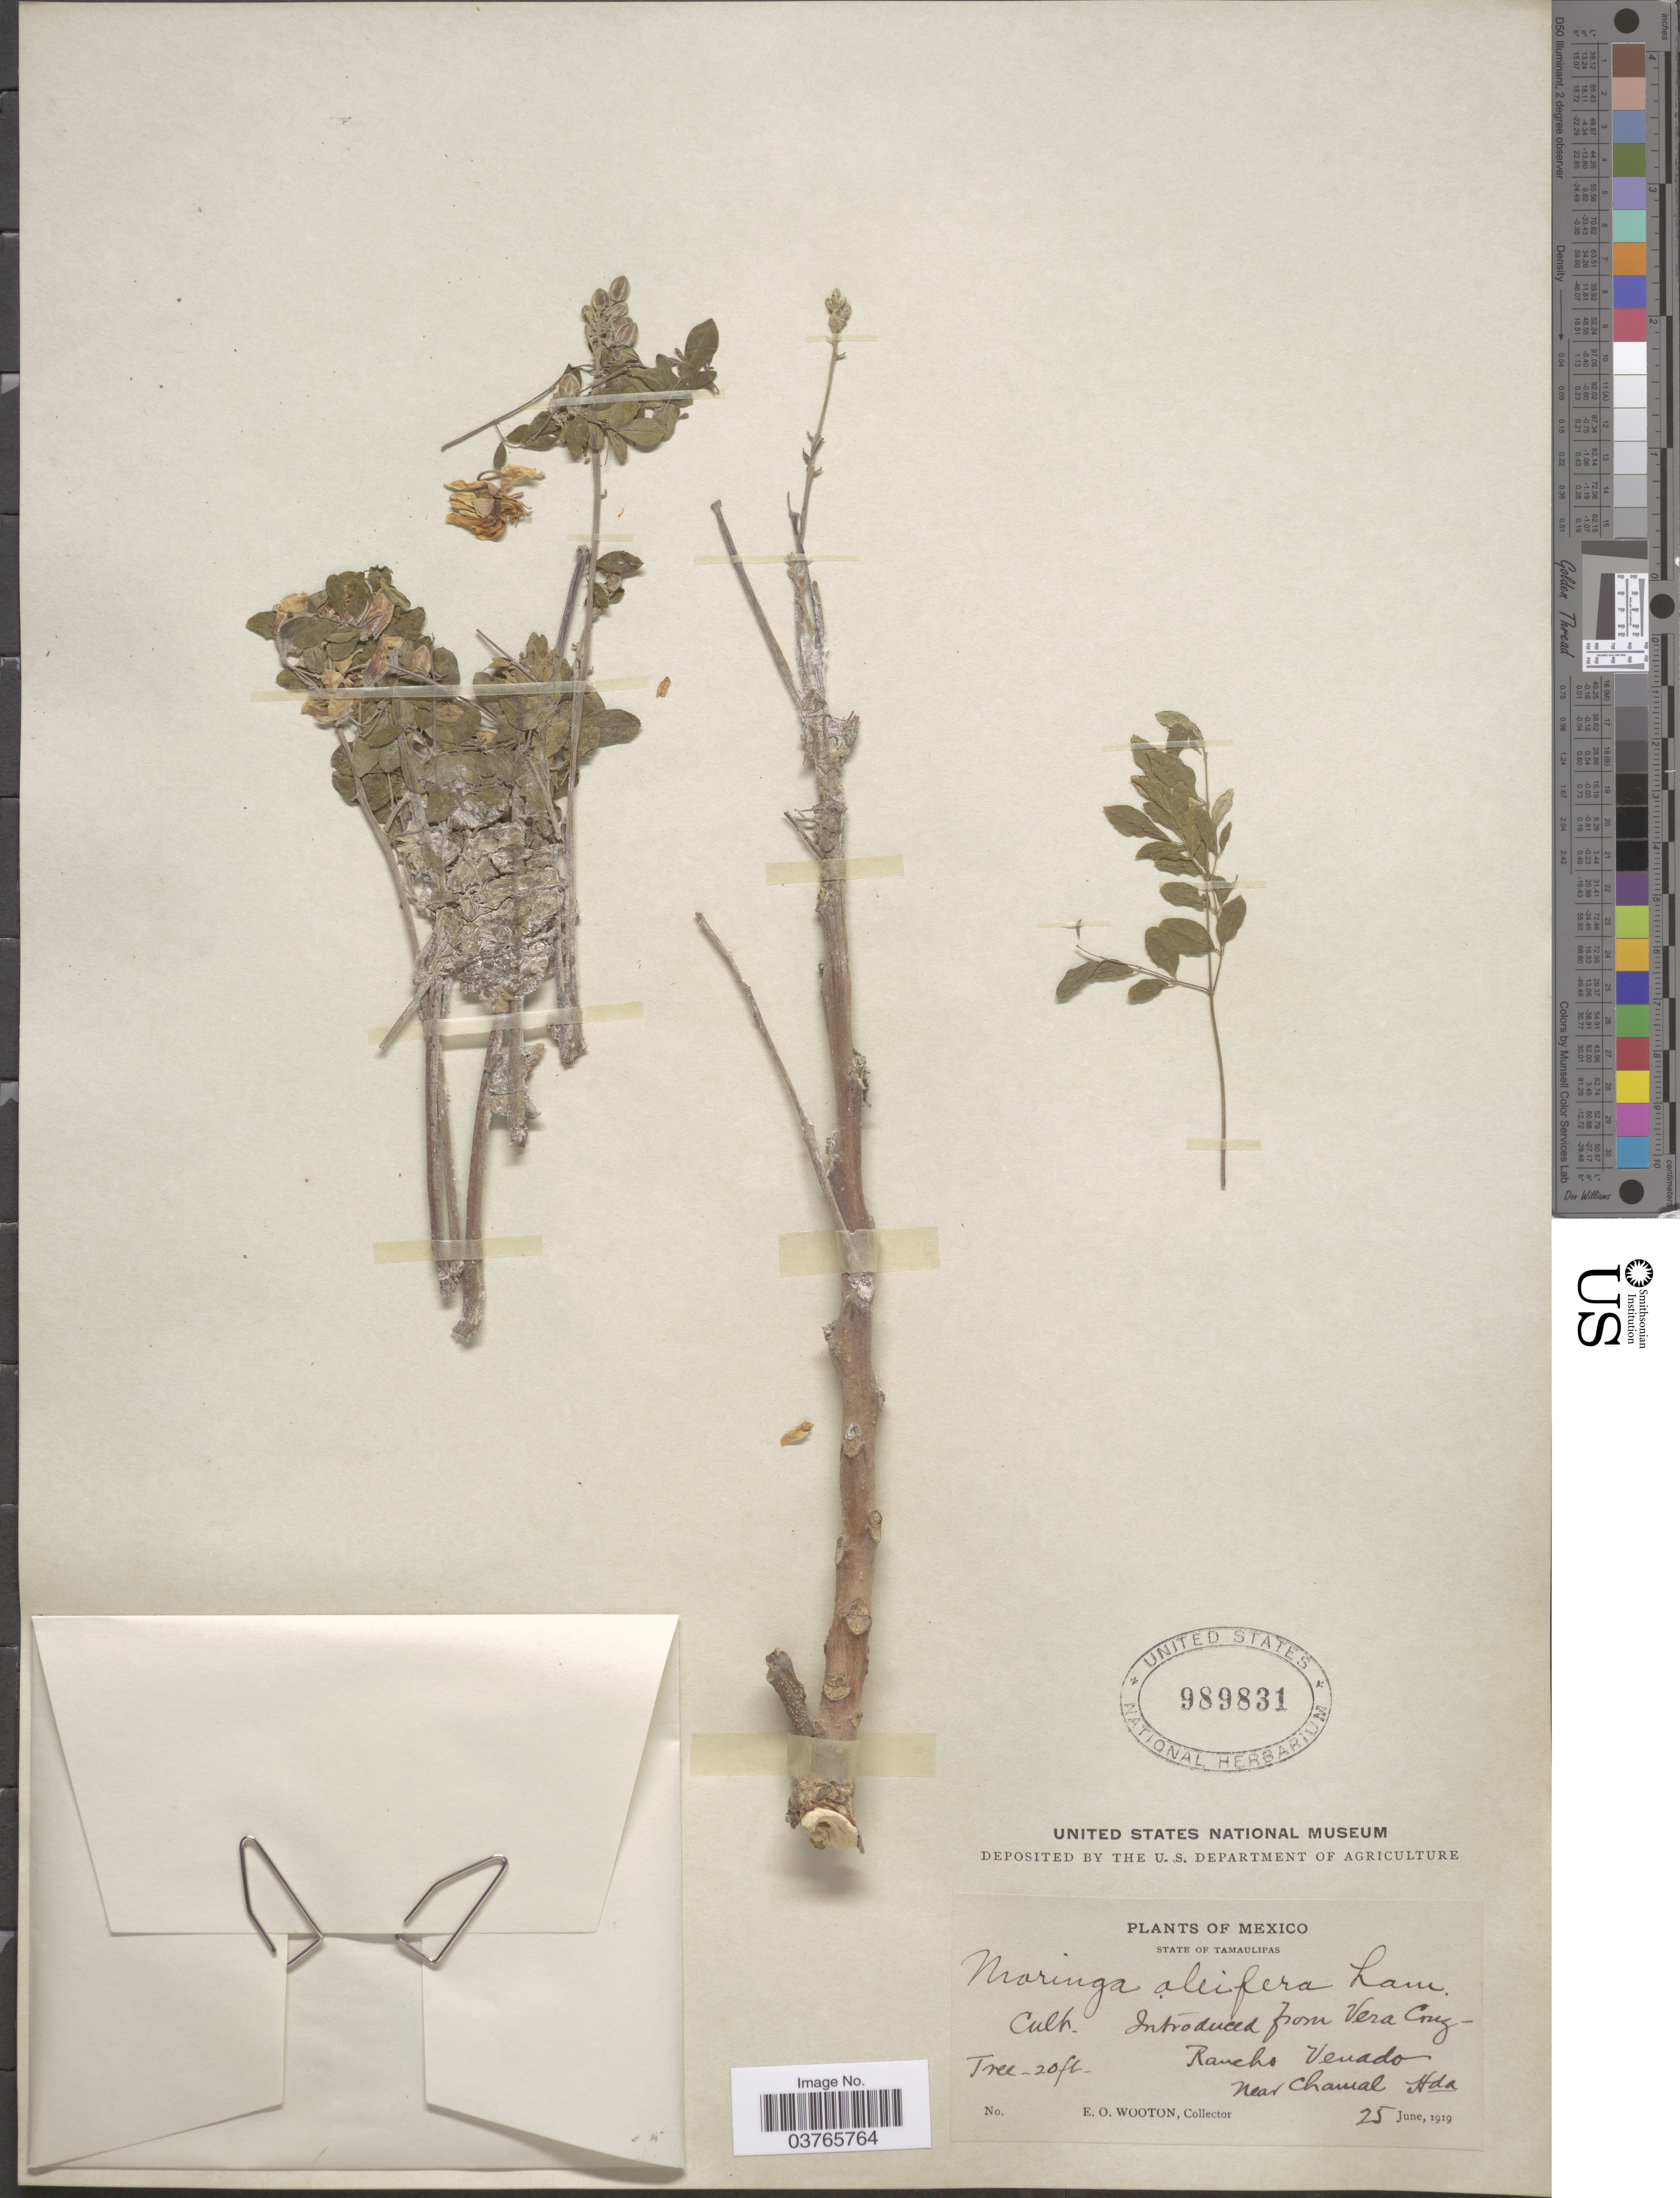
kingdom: Plantae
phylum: Tracheophyta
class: Magnoliopsida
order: Brassicales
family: Moringaceae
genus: Moringa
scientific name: Moringa oleifera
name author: Lam.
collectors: E. O. Wooton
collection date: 1919-06-25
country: Mexico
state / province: Tamaulipas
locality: Rancho Venado near Chamal Hda.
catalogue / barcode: US 989831